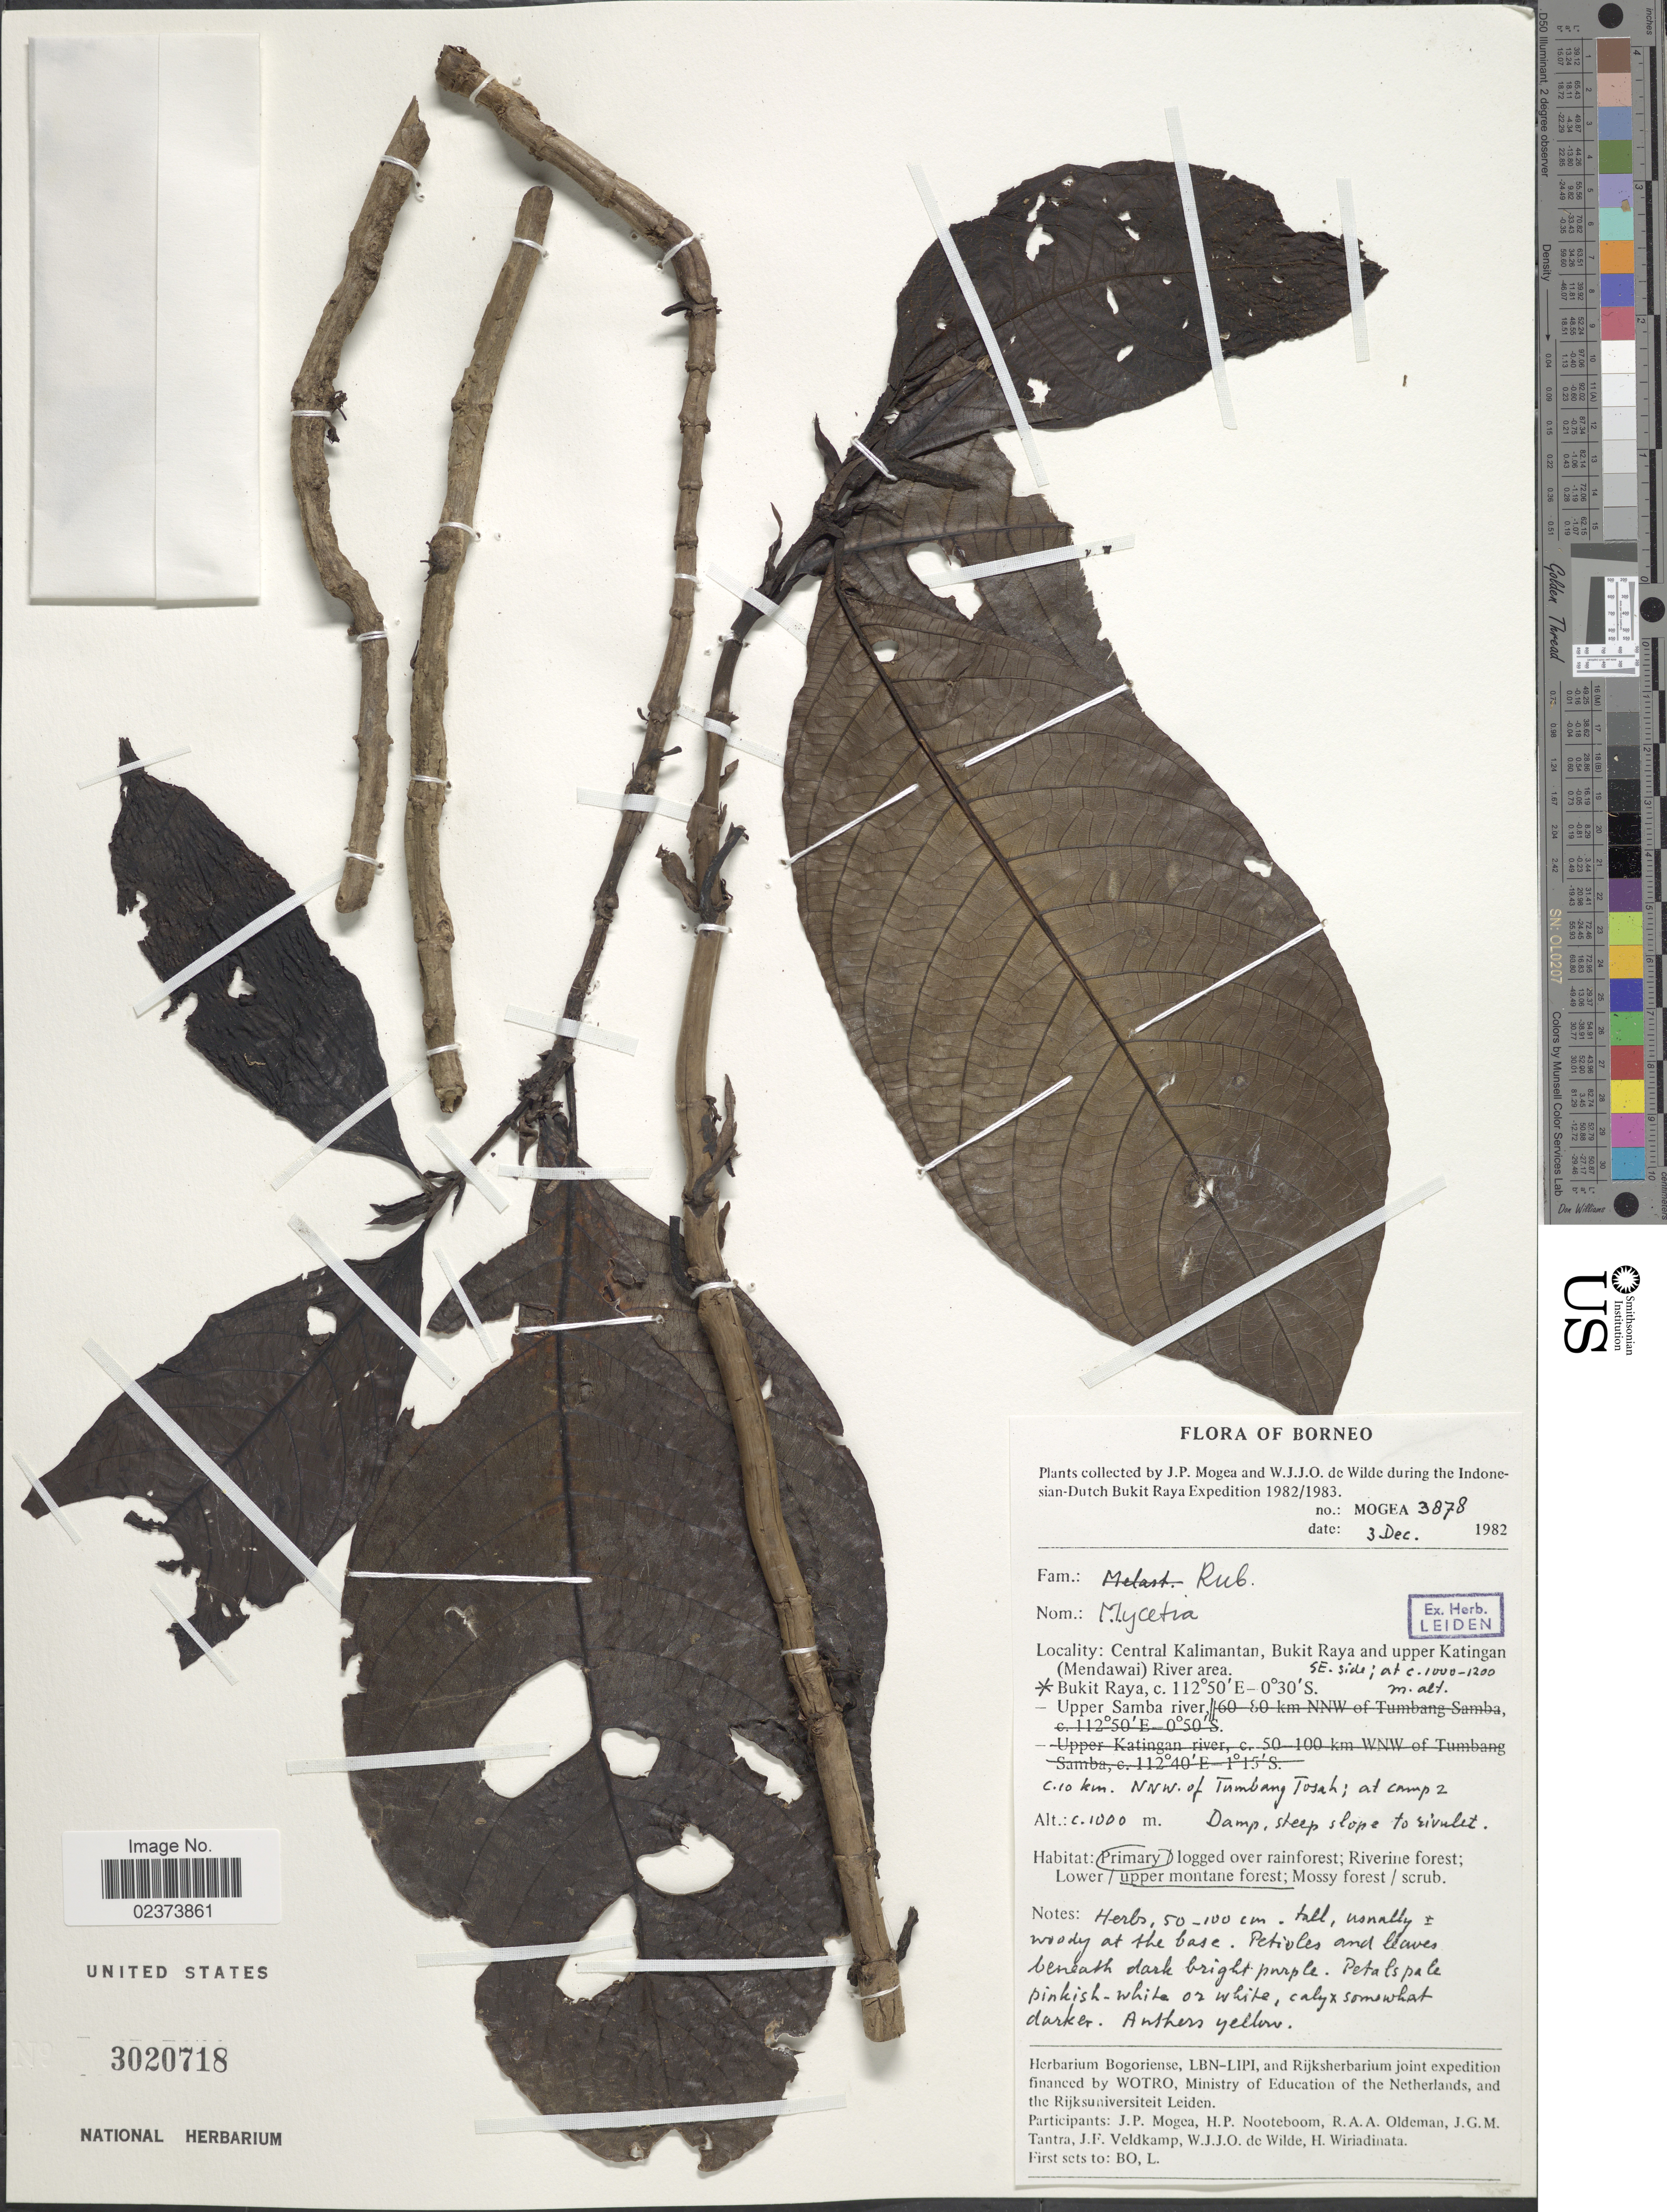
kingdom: Plantae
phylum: Tracheophyta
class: Magnoliopsida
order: Gentianales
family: Rubiaceae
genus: Mycetia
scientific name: Mycetia sp.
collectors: J. Mogea & W. J. de Wilde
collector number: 3878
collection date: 1982-12-03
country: Indonesia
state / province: Kalimantan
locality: Borneo, Central Kalimantan, Bukit Raya and upper Katingan (Mendawai) River area, Bukit Raya, Upper Samba River, 10 km. N.N.W. of Tumbang Tosah, at camp 2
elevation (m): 1000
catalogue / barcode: US 3020718